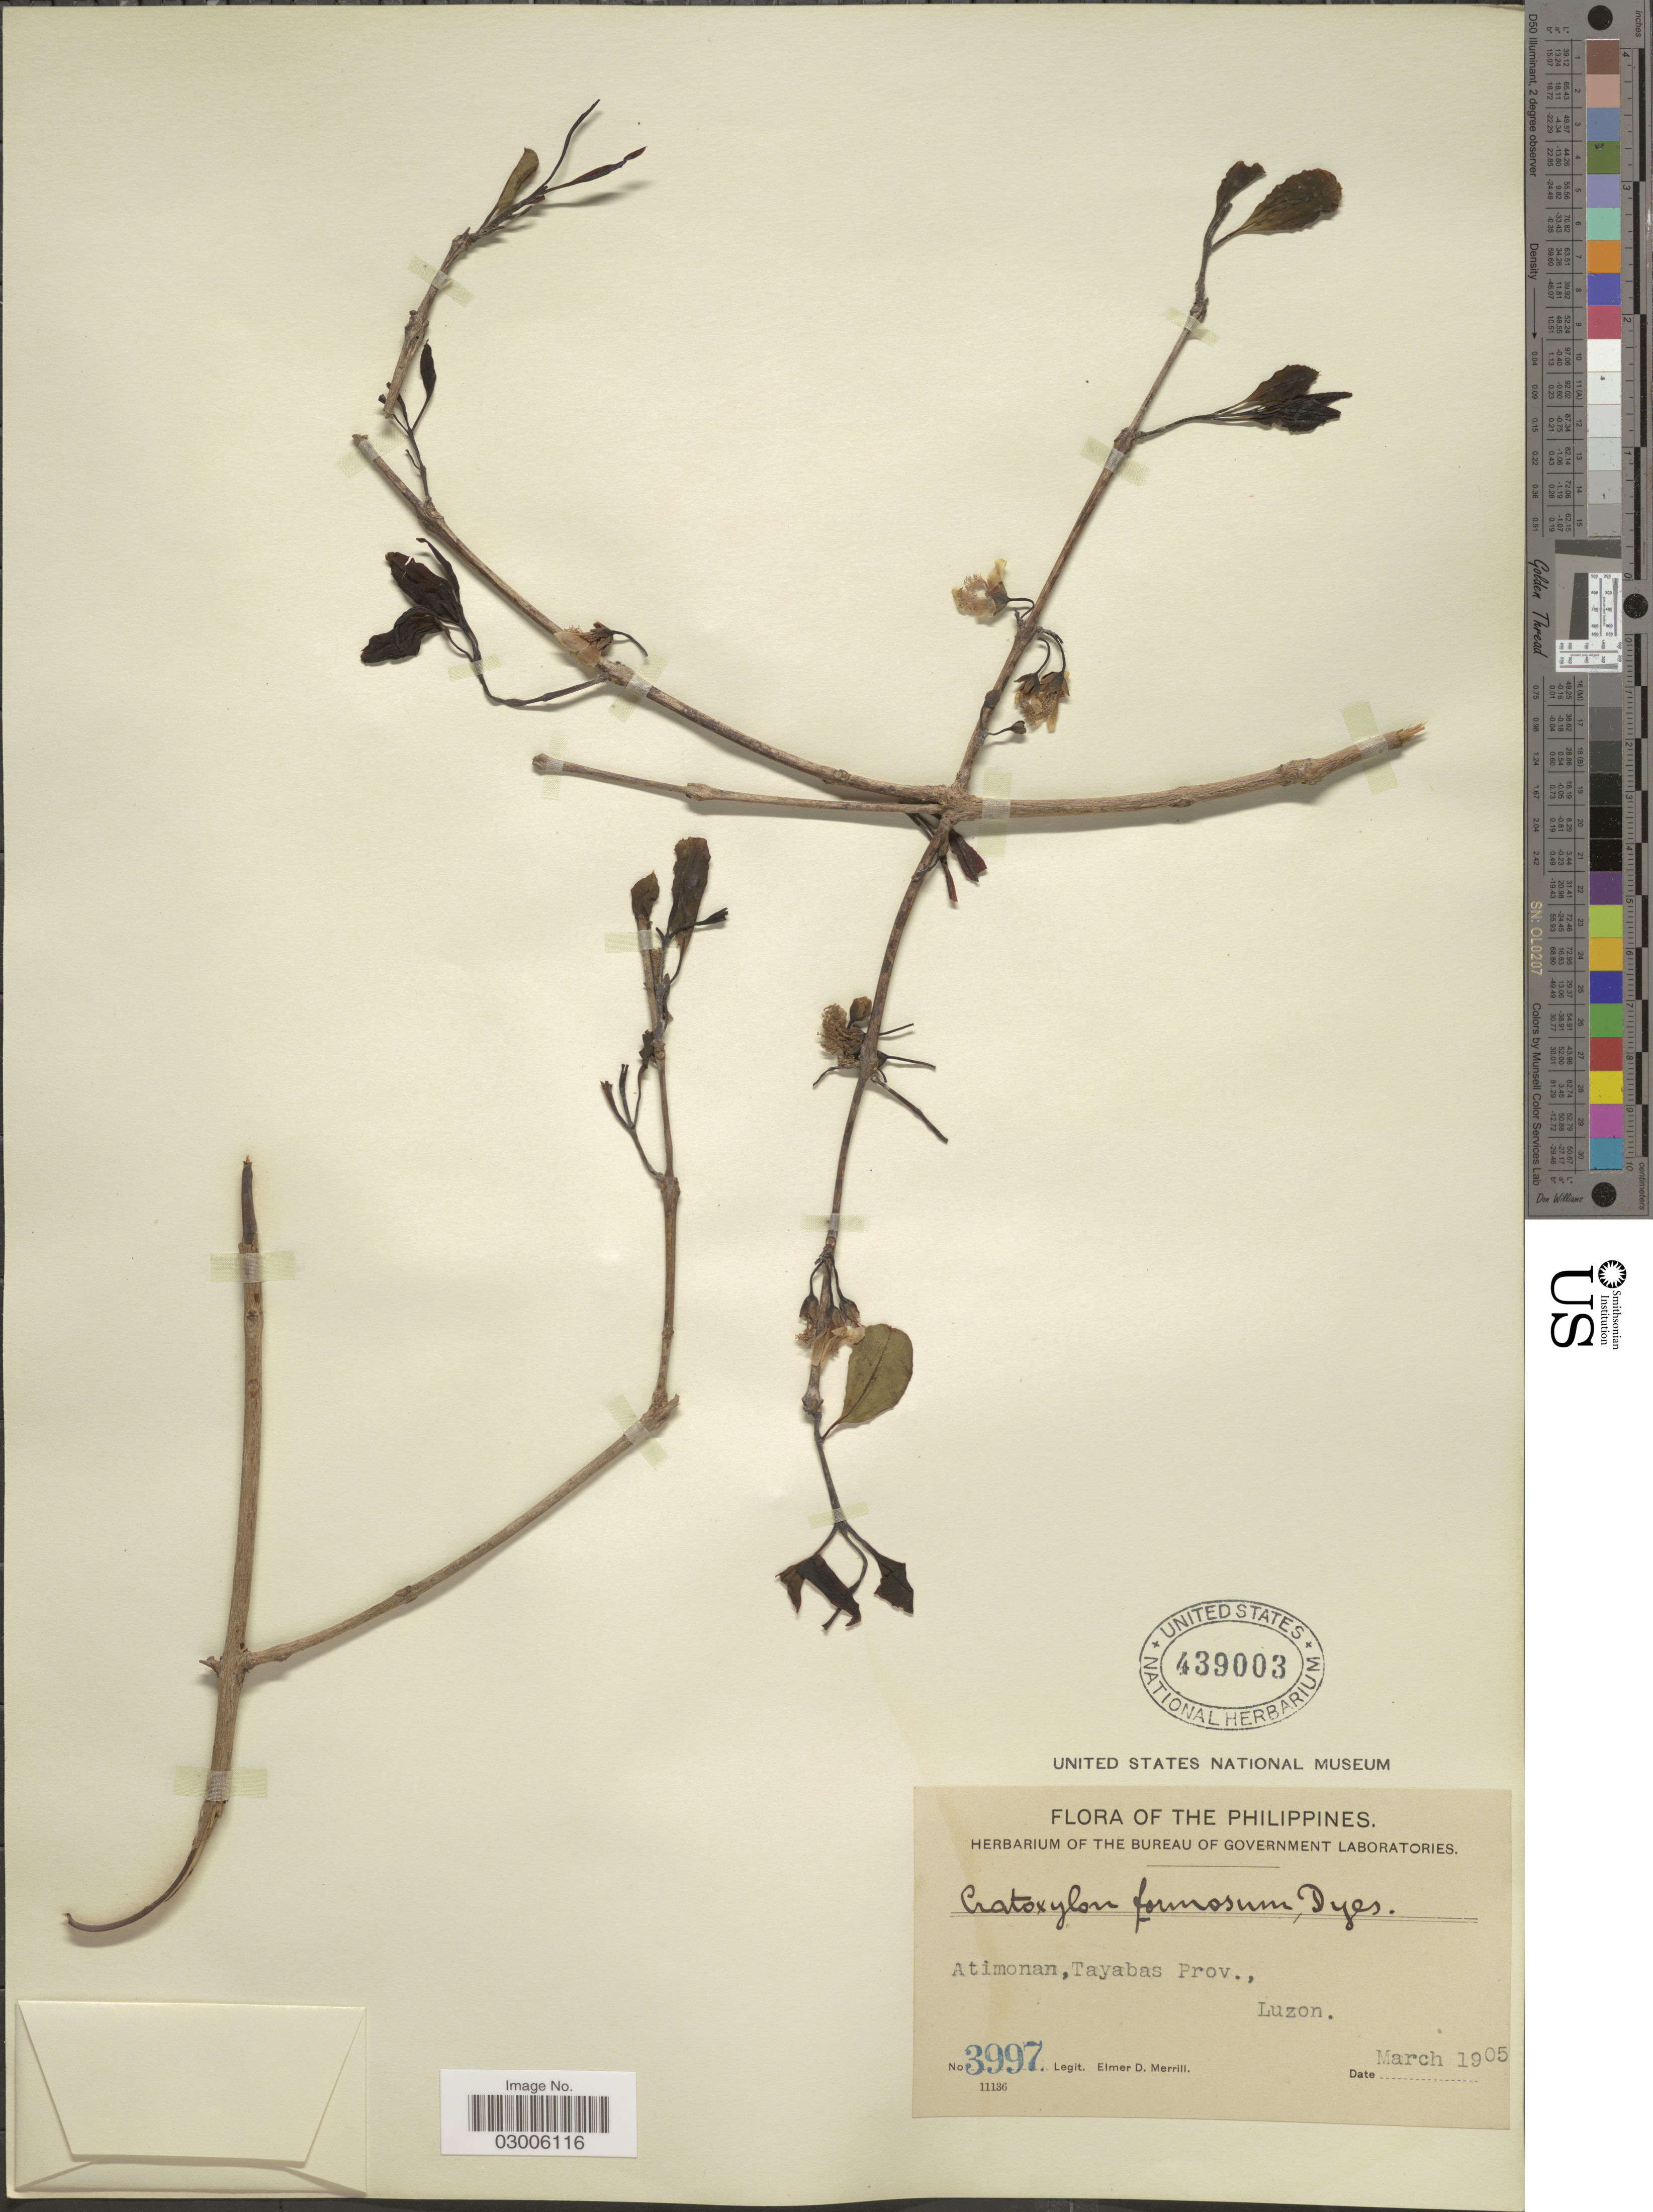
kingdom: Plantae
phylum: Tracheophyta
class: Magnoliopsida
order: Malpighiales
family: Hypericaceae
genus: Cratoxylum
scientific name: Cratoxylum cochinchinense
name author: (Lour.) Blume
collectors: E. D. Merrill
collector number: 3997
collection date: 1905-03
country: Philippines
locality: Atimonan, Tayabas Prov., Luzon.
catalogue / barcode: US 439003